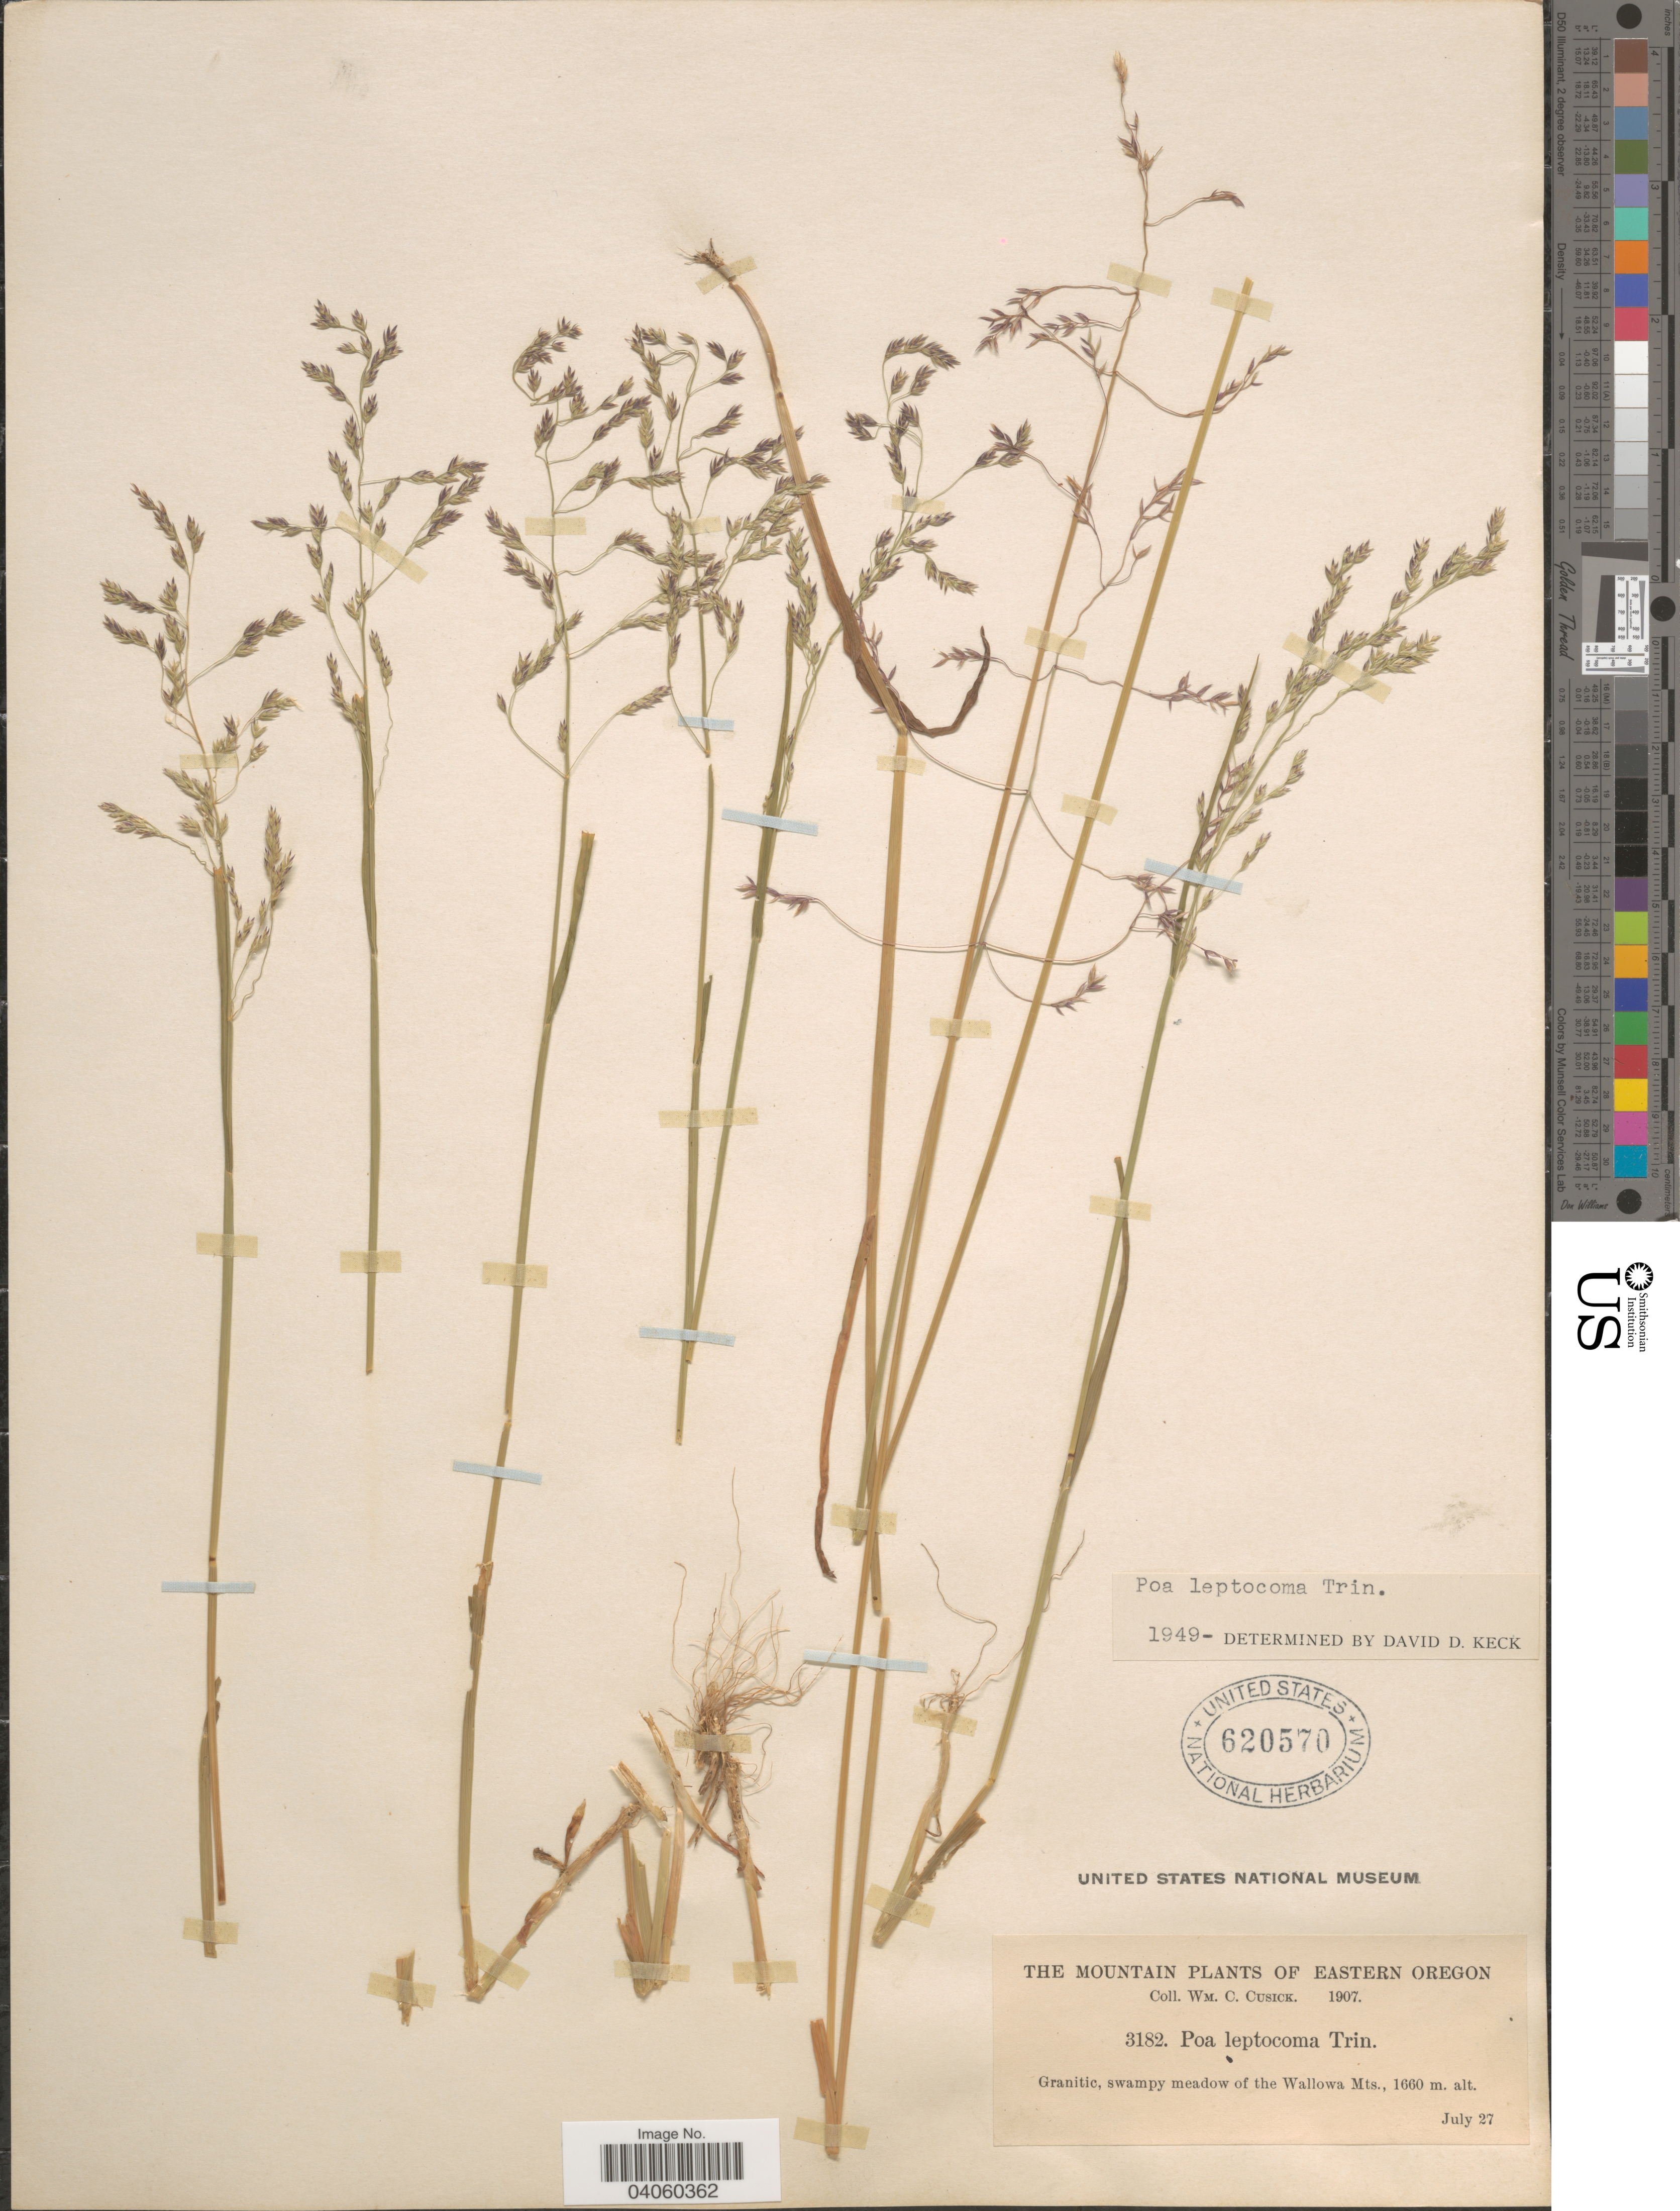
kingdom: Plantae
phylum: Tracheophyta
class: Liliopsida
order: Poales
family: Poaceae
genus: Poa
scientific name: Poa leptocoma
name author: Trin.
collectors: W. C. Cusick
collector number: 3182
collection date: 1907-07-27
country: United States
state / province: Oregon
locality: Eastern Oregon. Granitic, swampy meadow of the Wallowa Mts.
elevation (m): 1660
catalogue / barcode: US 620570